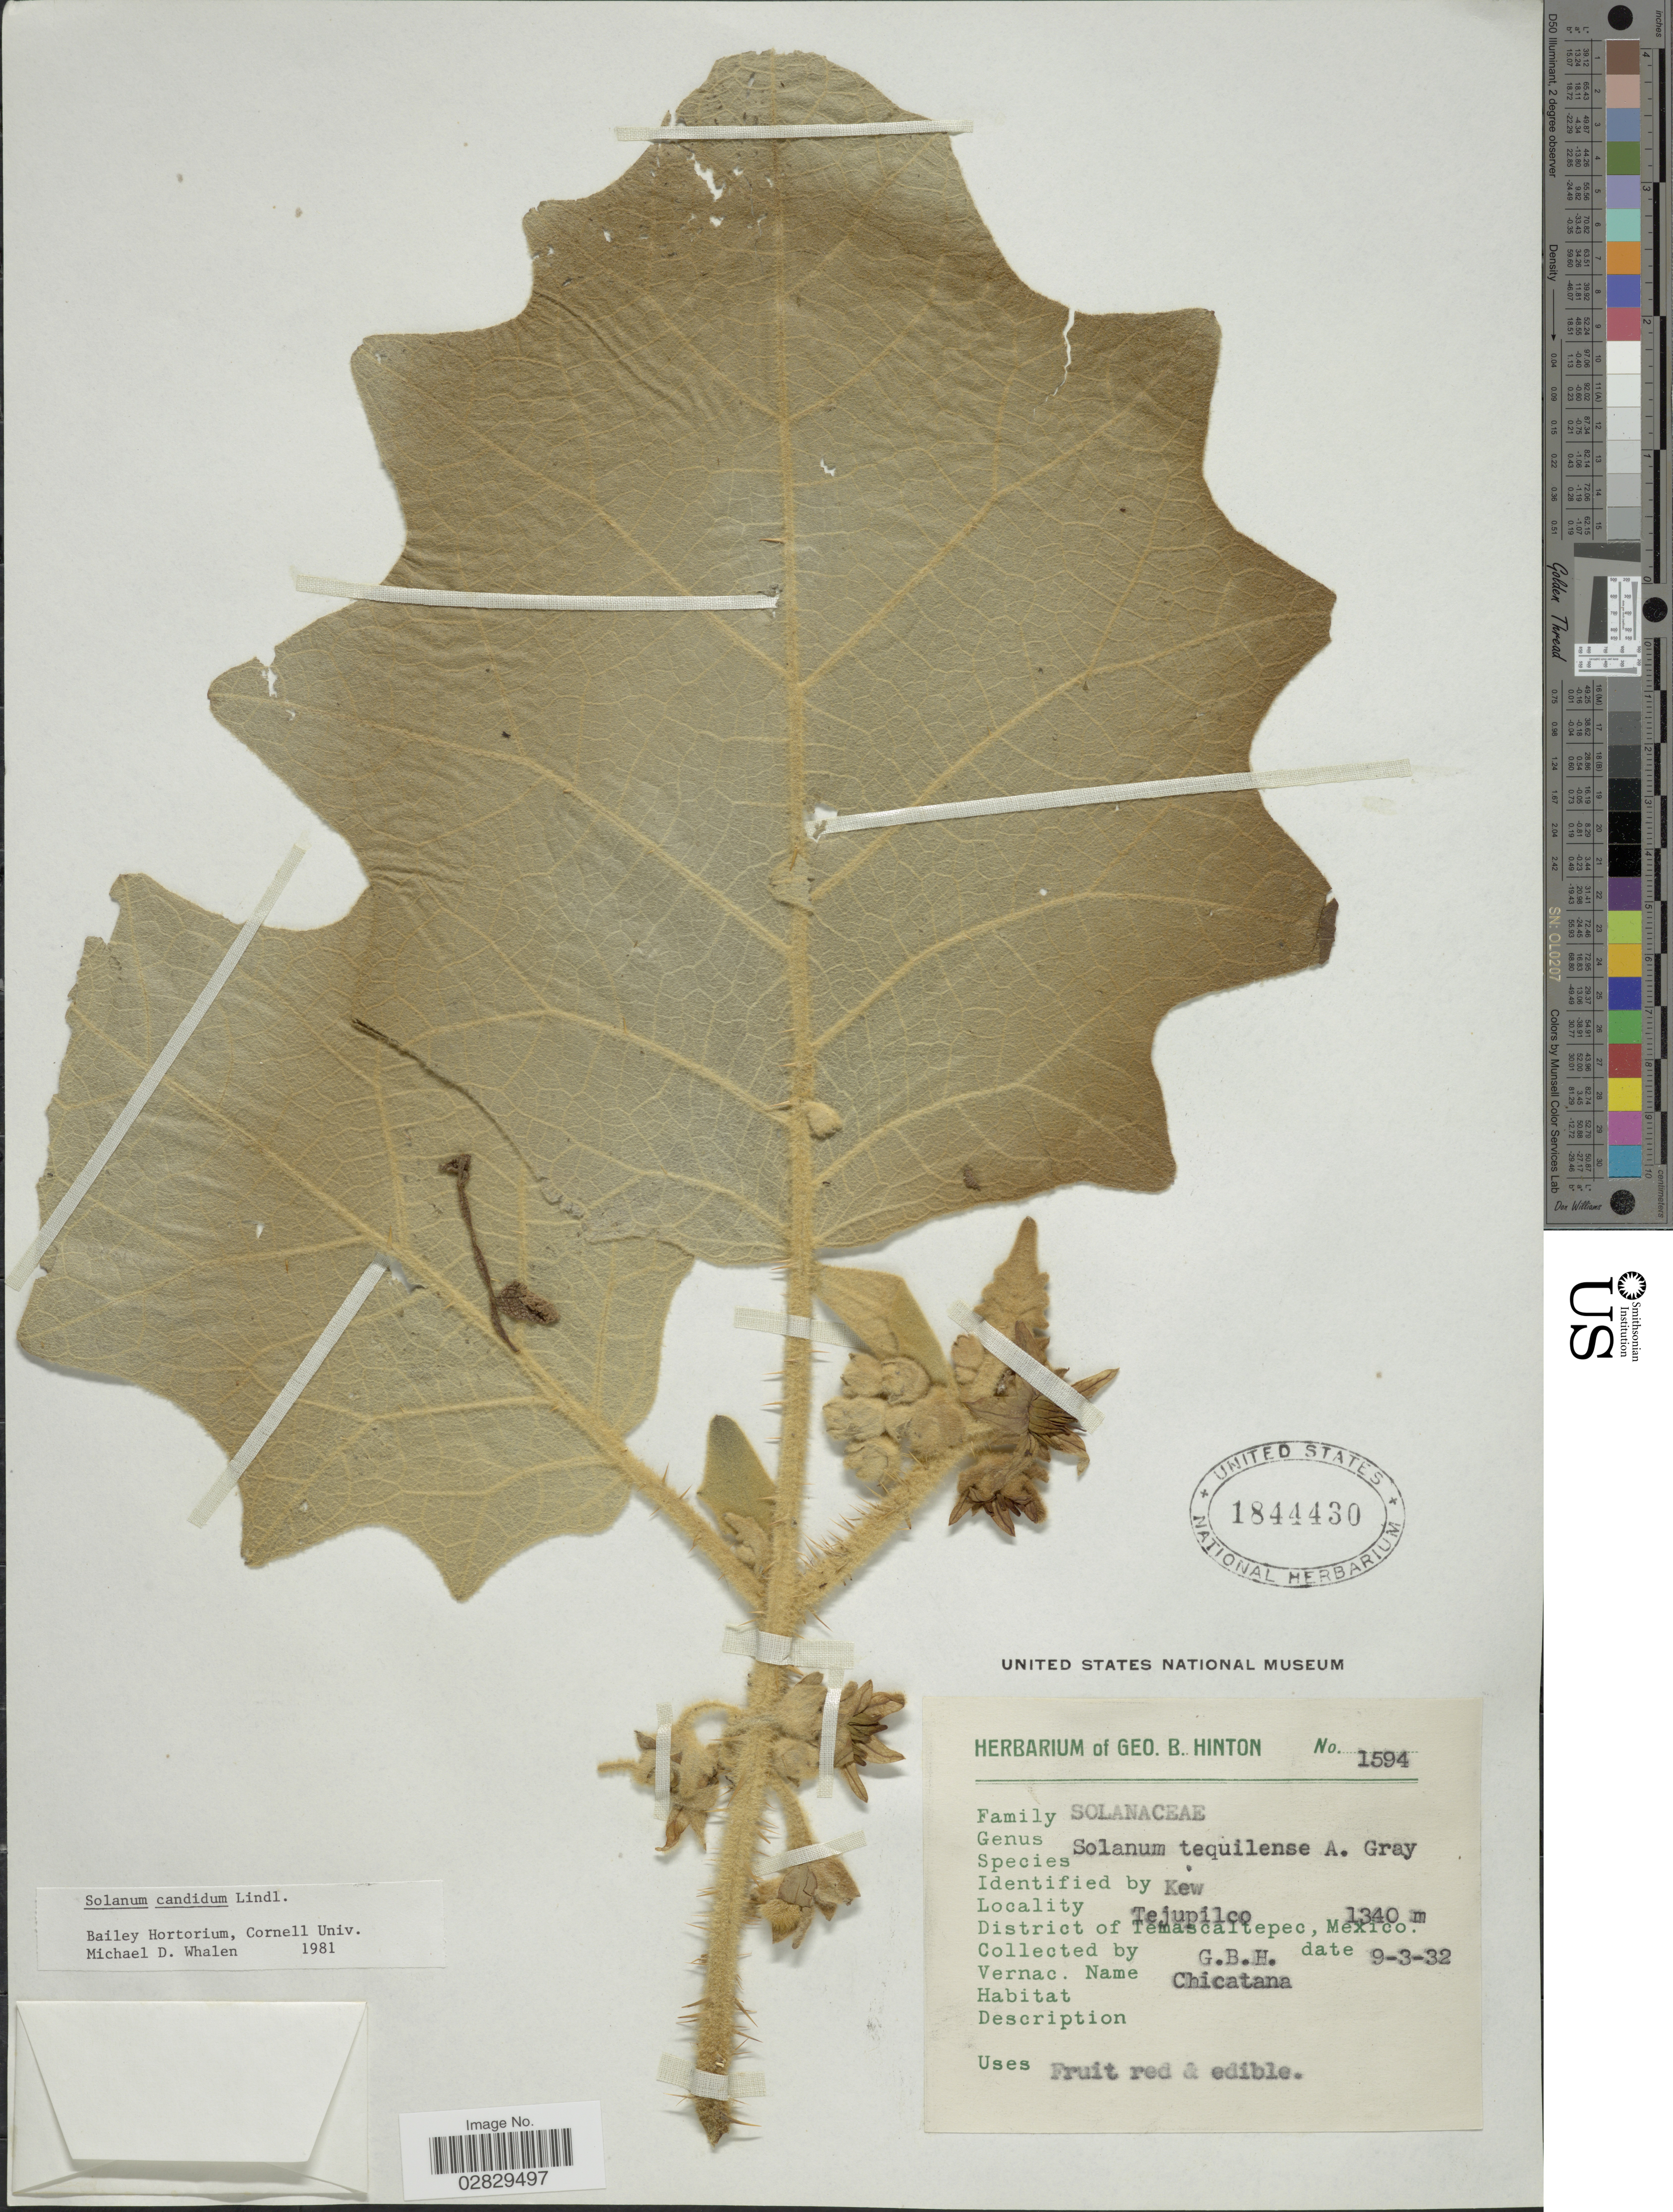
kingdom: Plantae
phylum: Tracheophyta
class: Magnoliopsida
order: Solanales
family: Solanaceae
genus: Solanum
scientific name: Solanum candidum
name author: Lindl.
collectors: G. B. Hinton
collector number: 1594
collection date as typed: Transcribed d/m/y: 3/9/32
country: Mexico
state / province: México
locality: Tejupilco. District of Temascaltepec.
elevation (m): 1340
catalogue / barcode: US 1844430